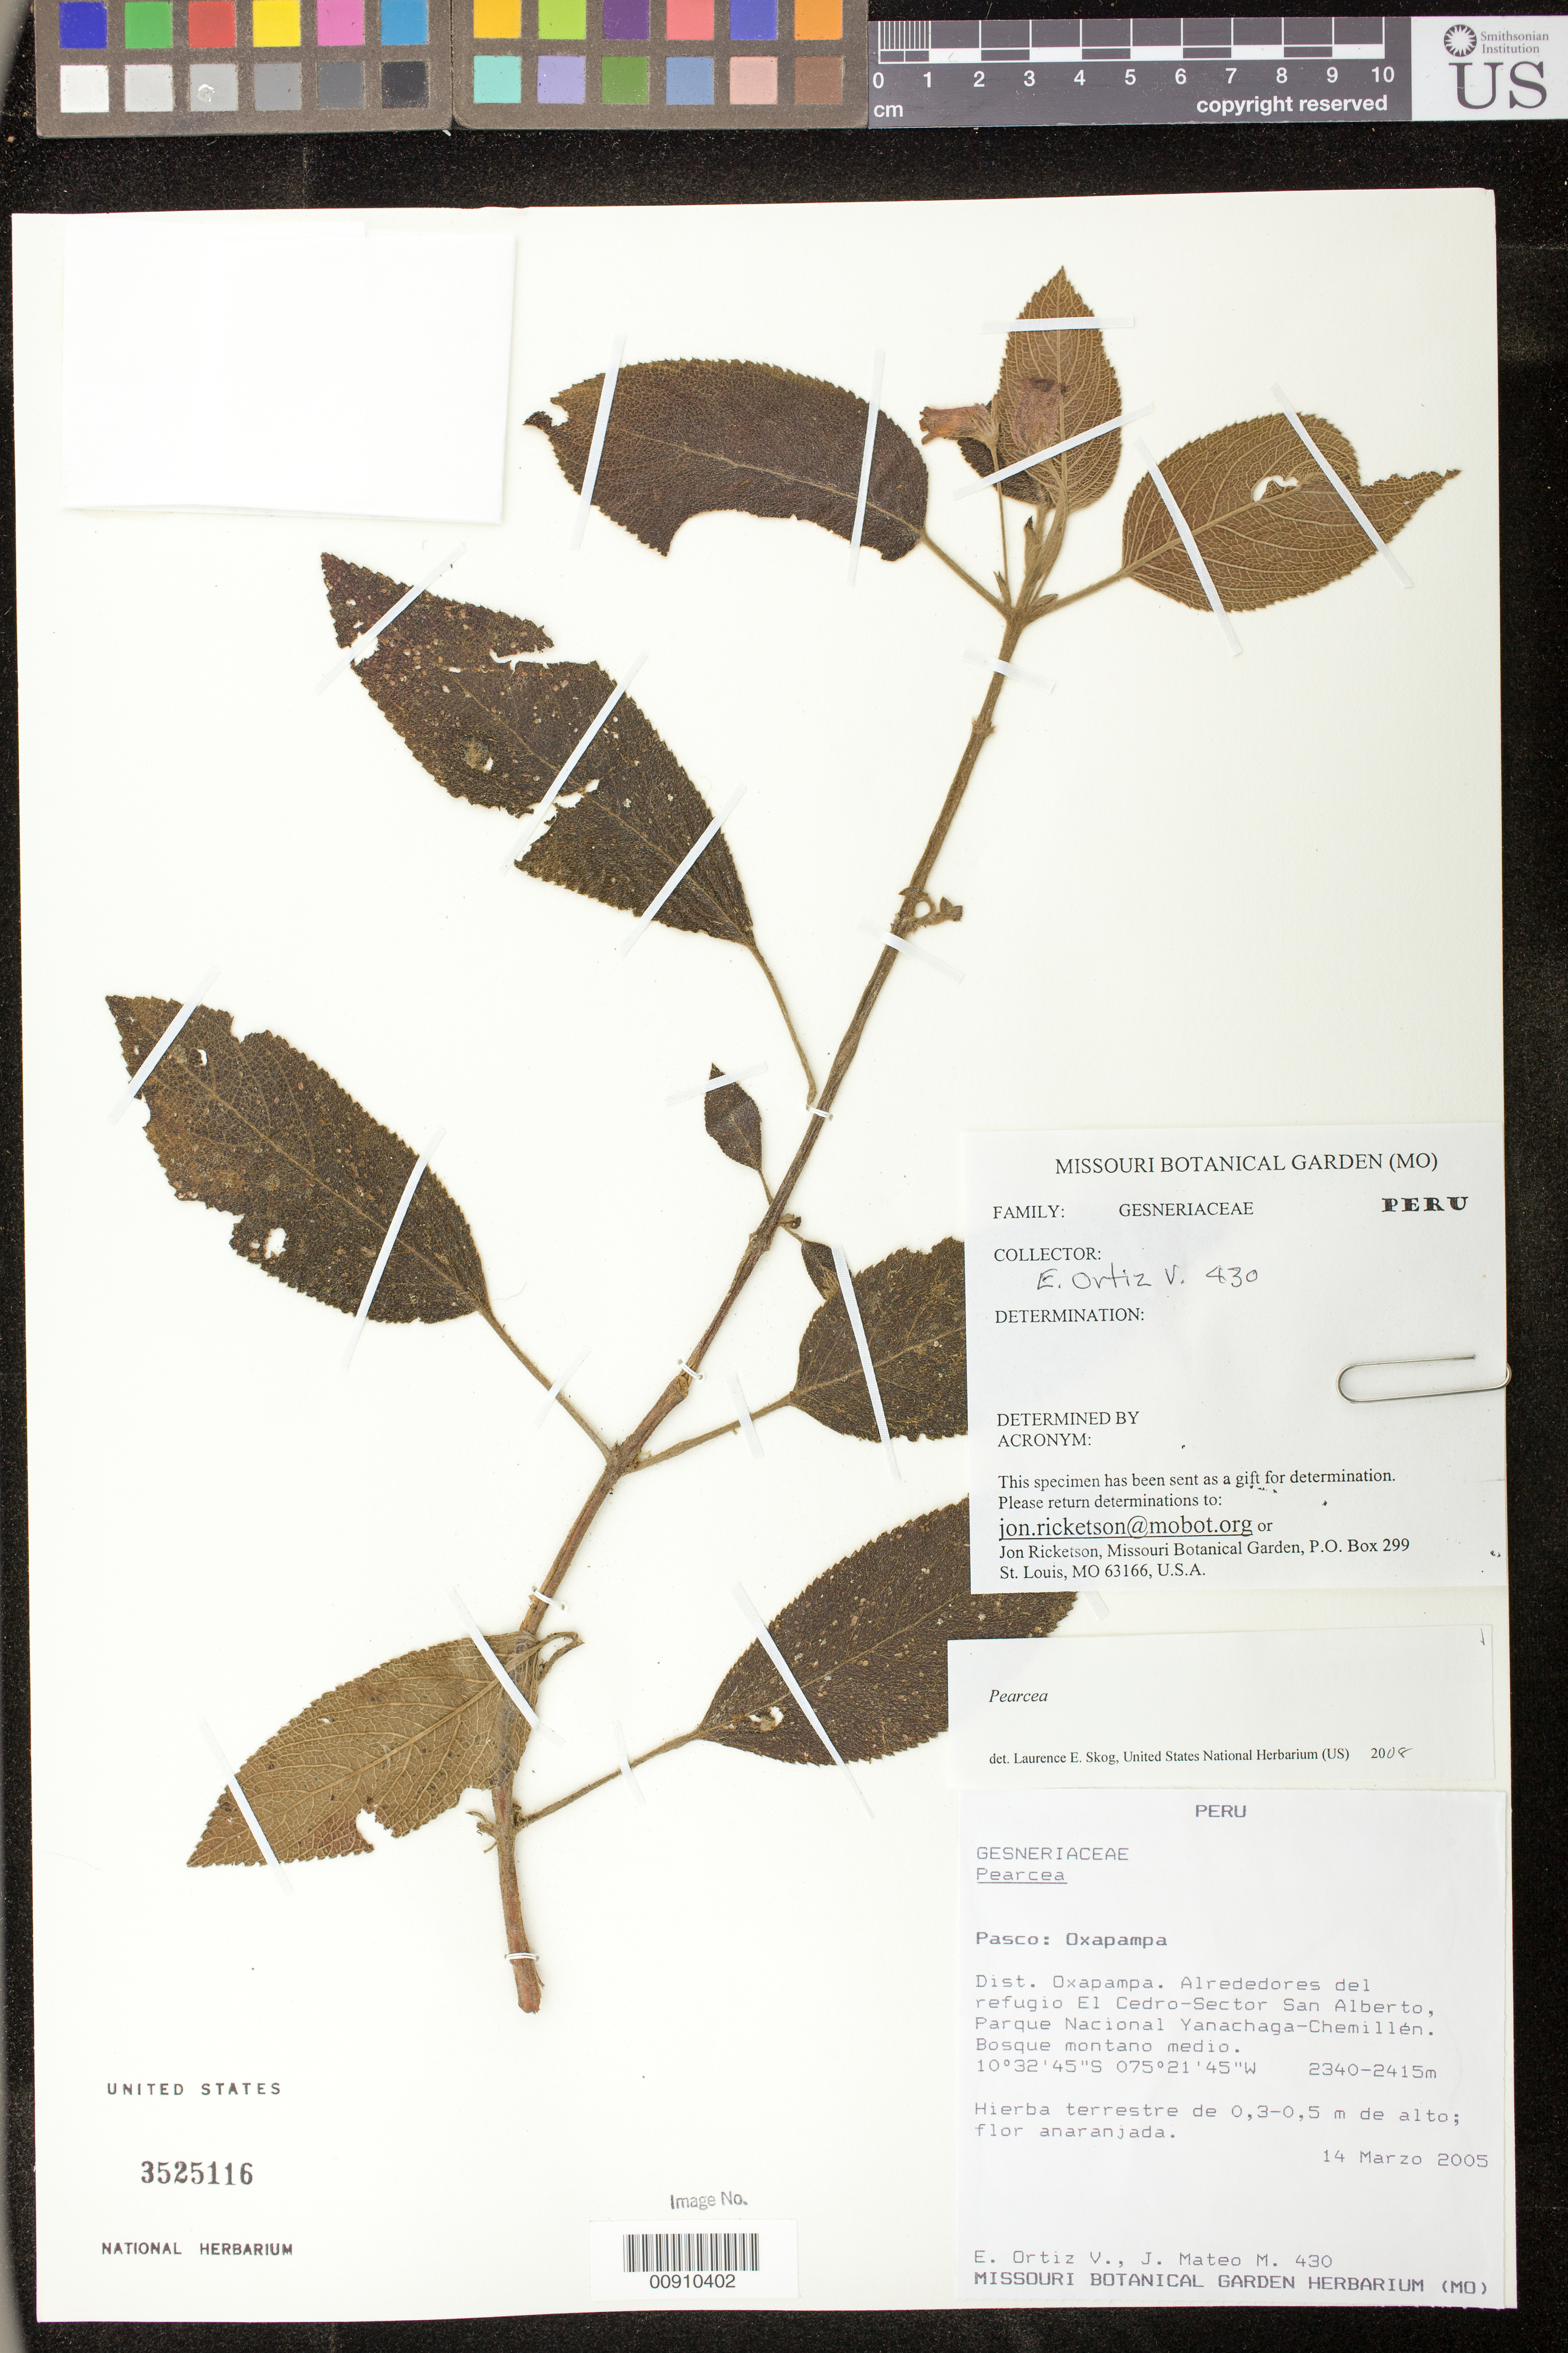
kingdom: Plantae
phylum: Tracheophyta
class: Magnoliopsida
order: Lamiales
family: Gesneriaceae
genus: Pearcea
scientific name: Pearcea sprucei var. sprucei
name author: (Britton ex Rusby) L.P. Kvist & L.E. Skog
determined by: Skog, Laurence E.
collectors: E. Ortiz V. & J. Mateo M.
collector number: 430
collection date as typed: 14 Mar 2005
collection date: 2005-03-14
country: Peru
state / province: Pasco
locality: Pasco: Oxapampa. Dist. Oxapampa. Alrededores del refugio El Cedro-Sector San Alberto, Parque Nacional Yanachaga-Chemillén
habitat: Bosque montano medio.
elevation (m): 2340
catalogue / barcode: US 3525116